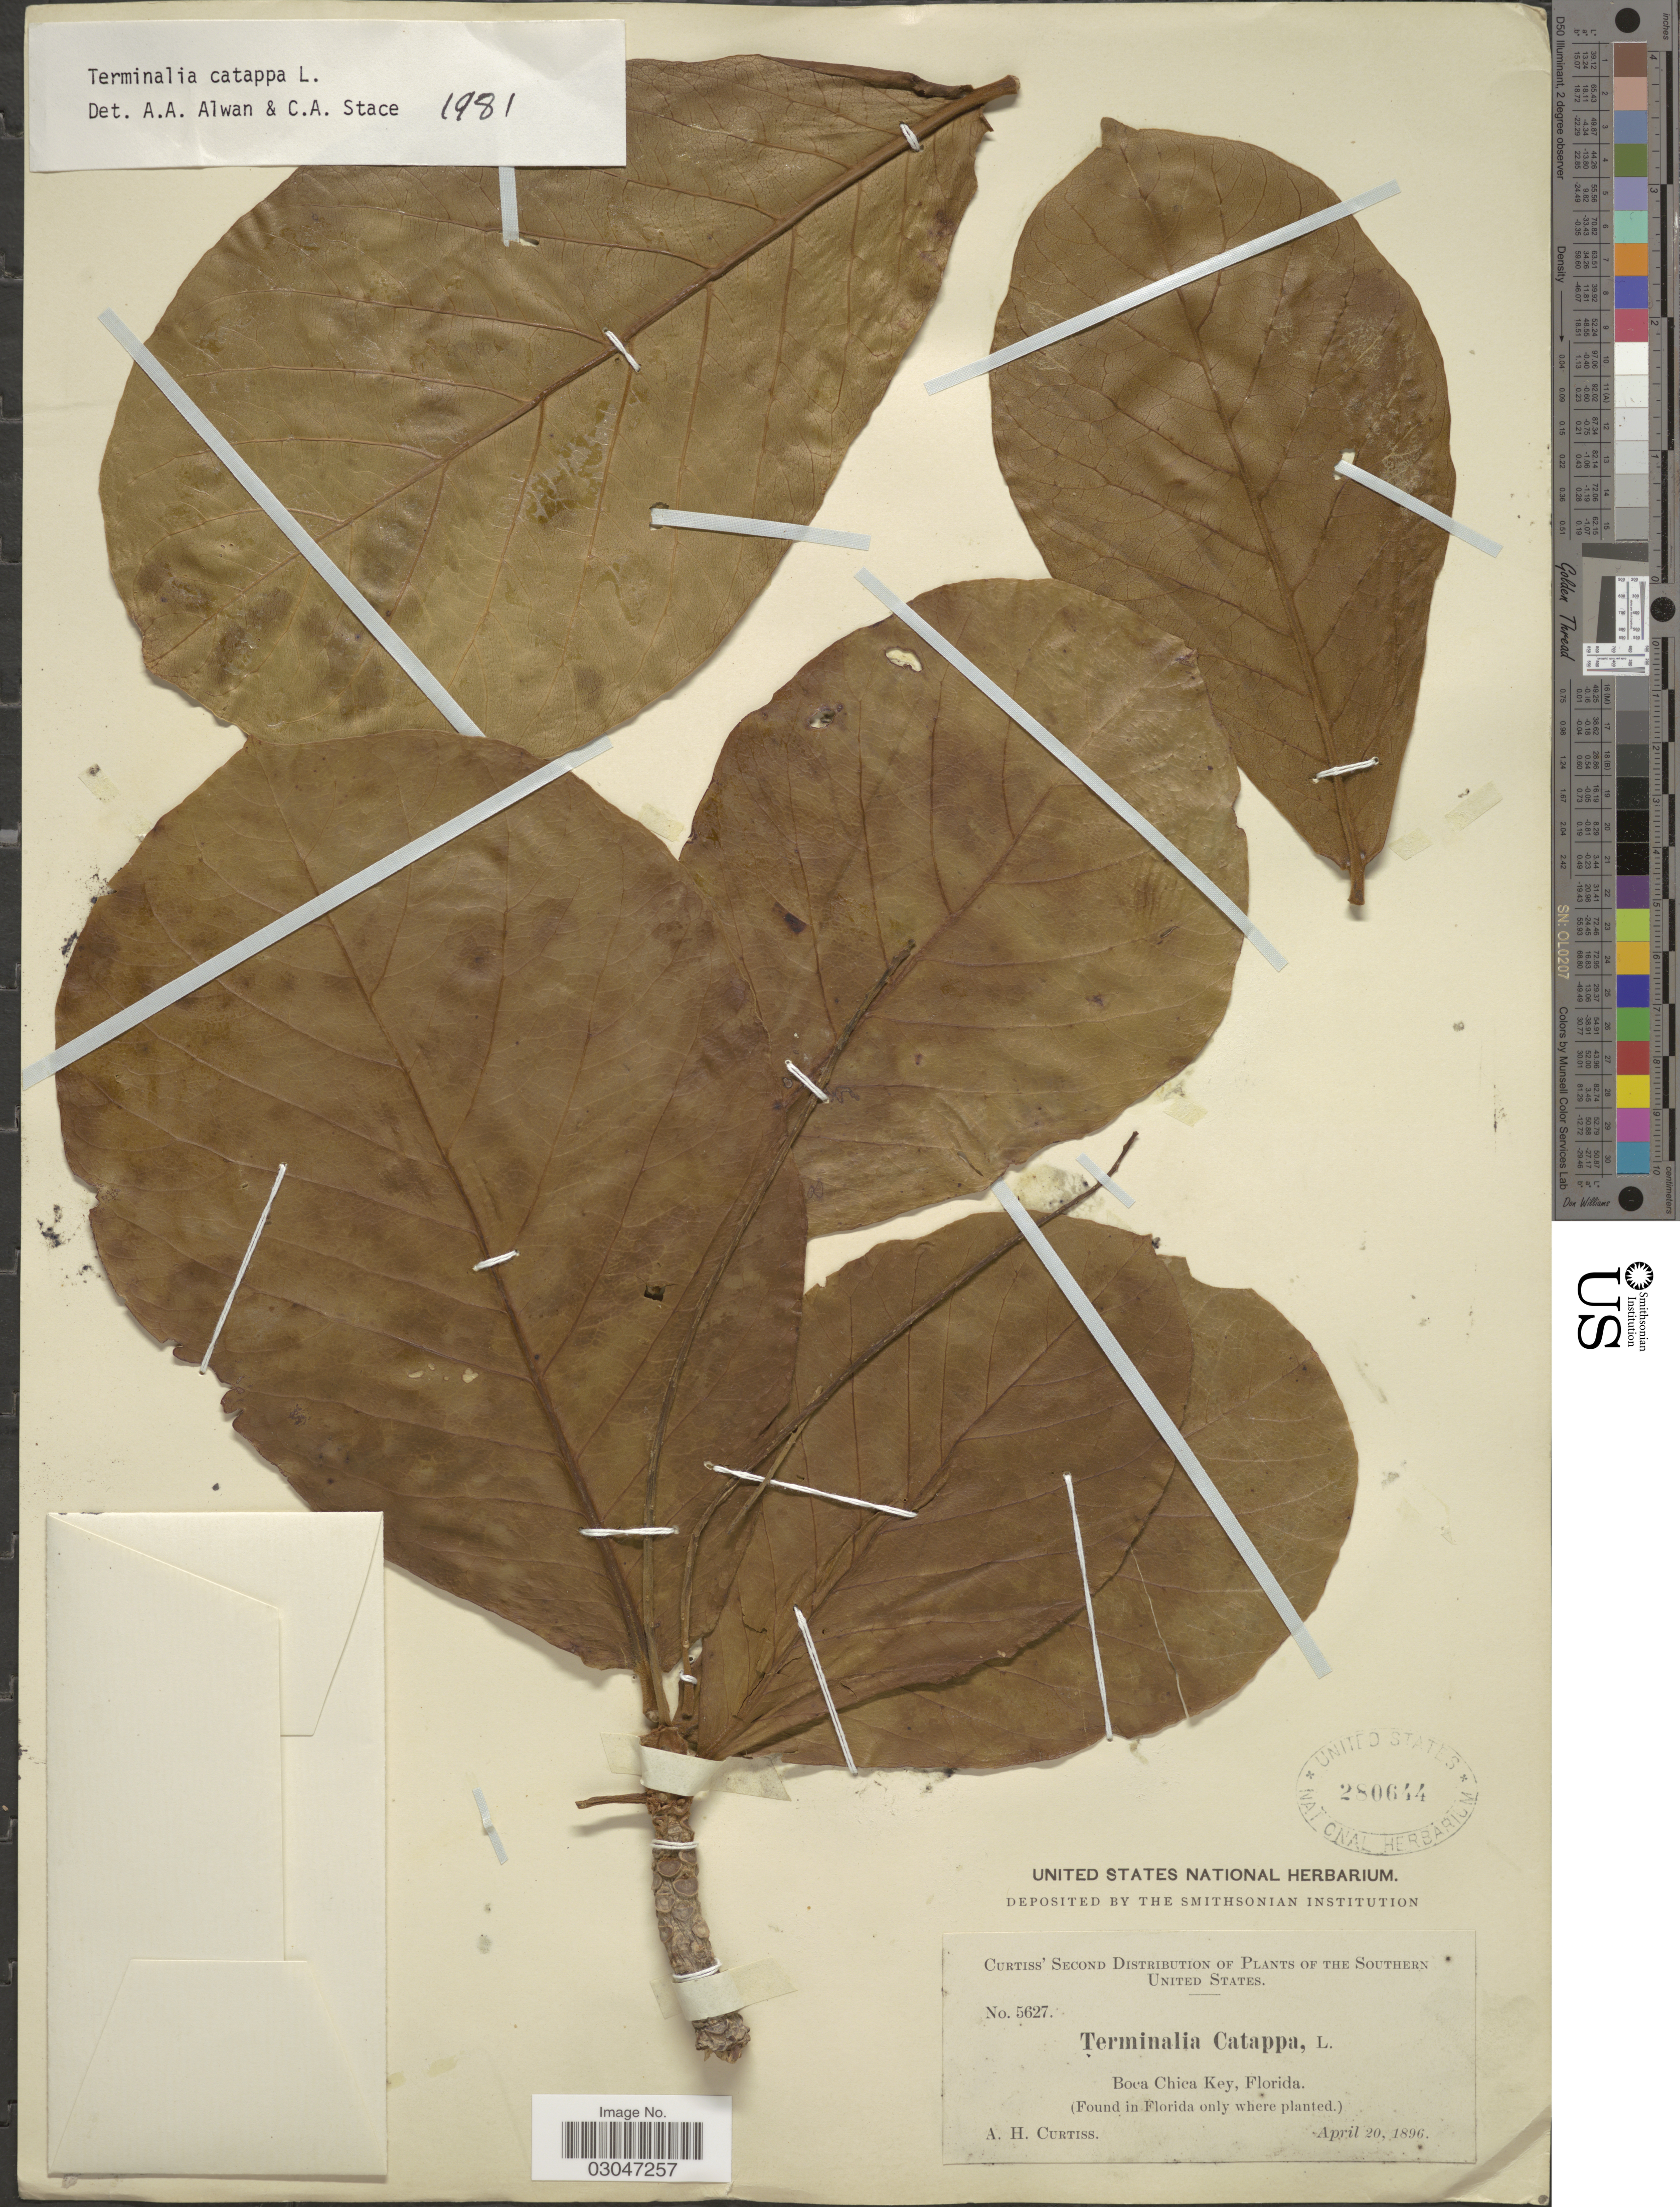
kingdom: Plantae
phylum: Tracheophyta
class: Magnoliopsida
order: Myrtales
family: Combretaceae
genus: Terminalia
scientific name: Terminalia catappa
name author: L.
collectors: A. H. Curtiss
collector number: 5627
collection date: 1896-04-20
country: United States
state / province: Florida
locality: The Southern United States. Boca Chica Key.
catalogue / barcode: US 280644